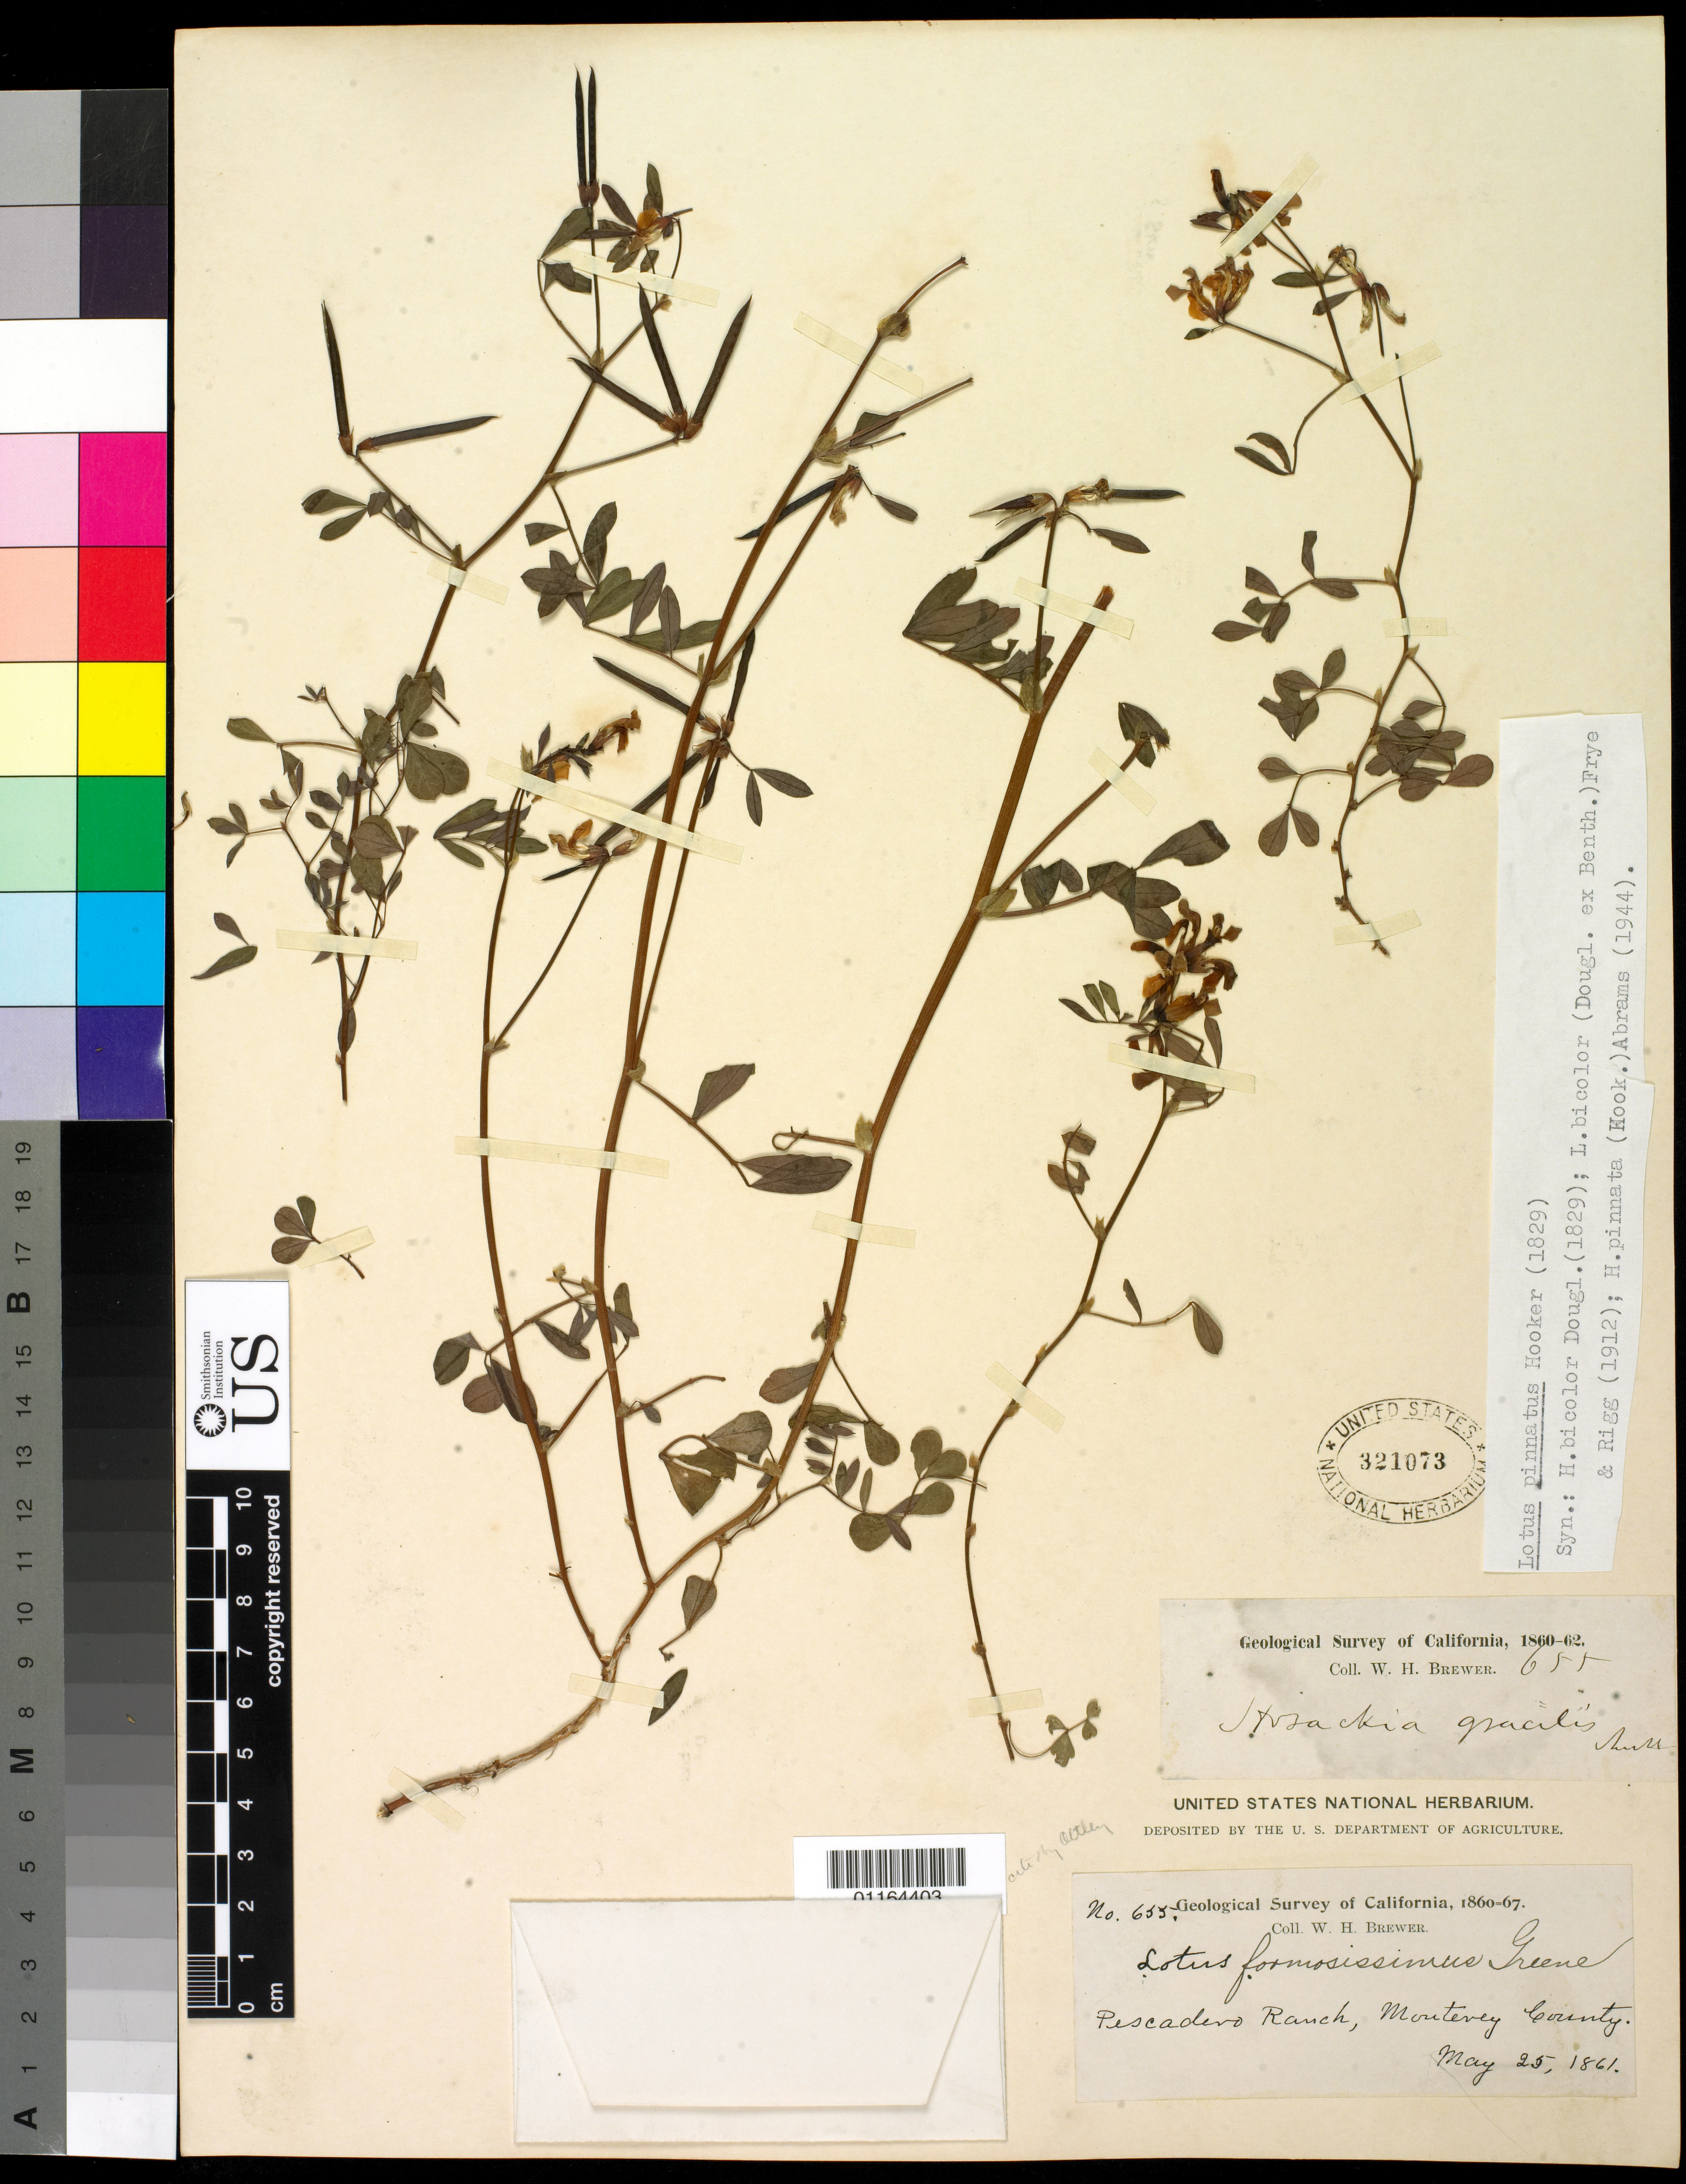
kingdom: Plantae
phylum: Tracheophyta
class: Magnoliopsida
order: Fabales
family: Fabaceae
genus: Hosackia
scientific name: Hosackia pinnata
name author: (Hook.) Abrams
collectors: W. H. Brewer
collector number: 655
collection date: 1861-05-25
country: United States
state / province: California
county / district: Monterey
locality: Pescadero Ranch.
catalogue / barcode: US 321073